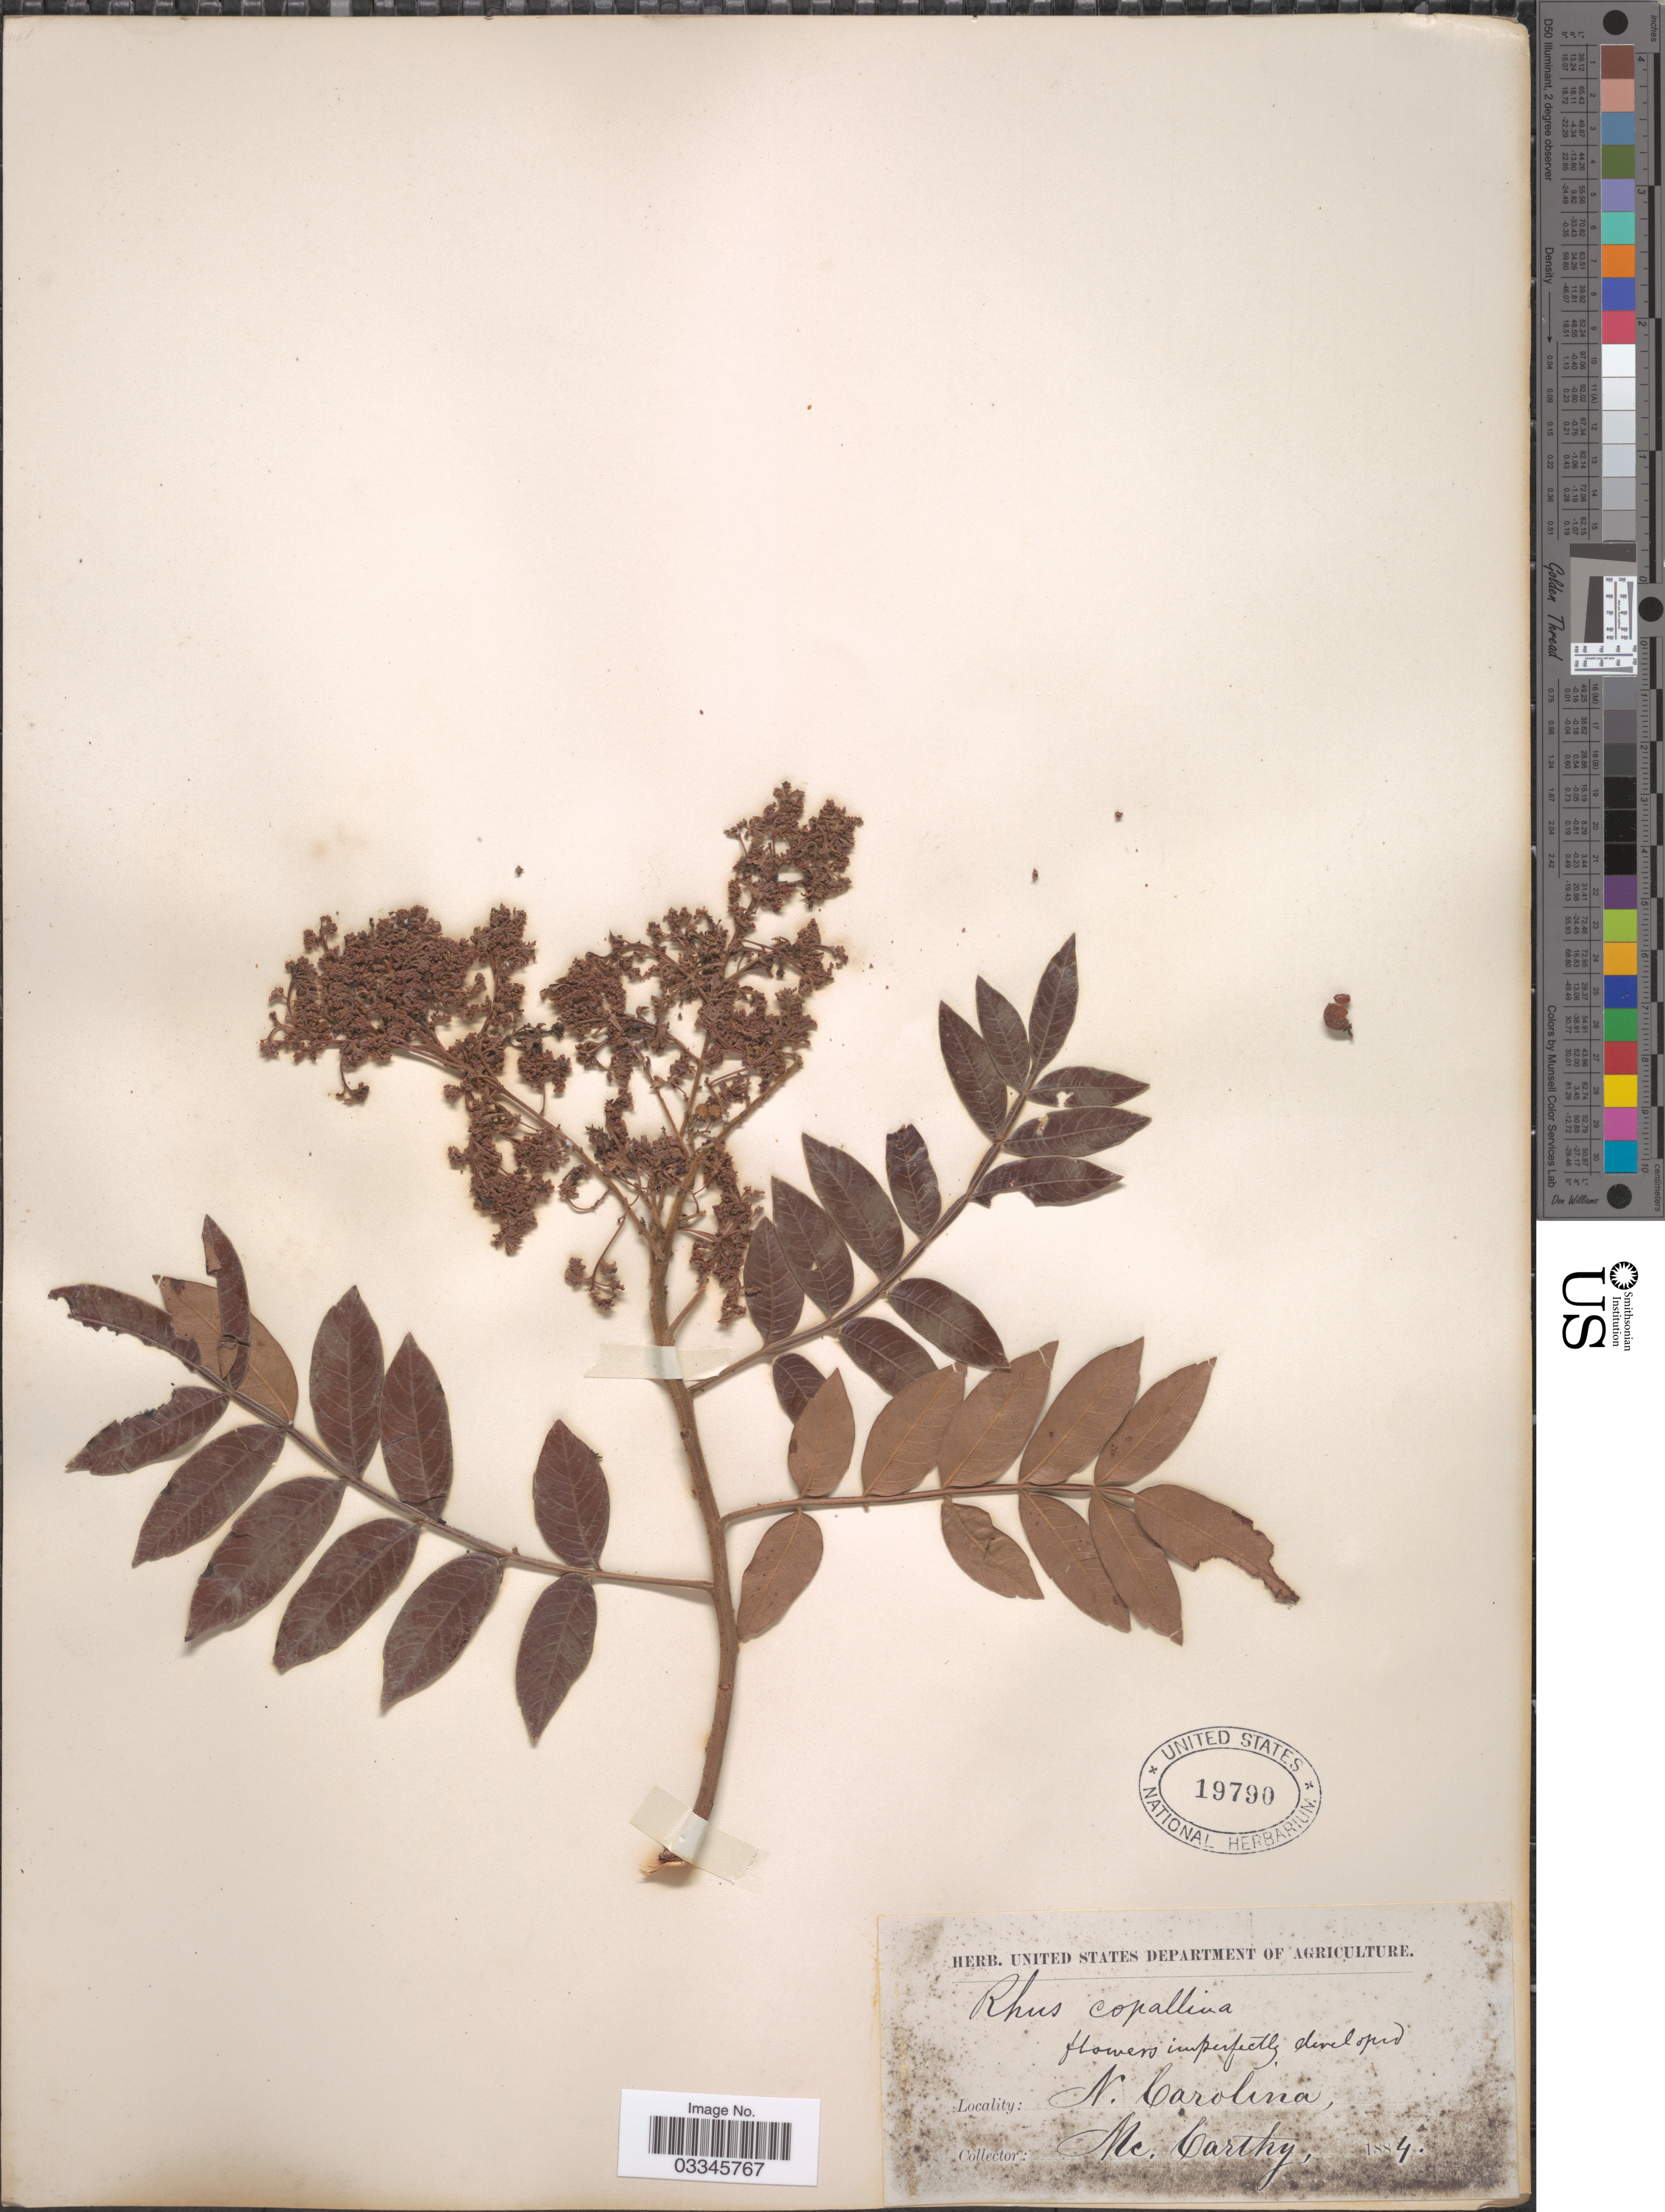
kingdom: Plantae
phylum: Tracheophyta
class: Magnoliopsida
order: Sapindales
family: Anacardiaceae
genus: Rhus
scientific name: Rhus copallinum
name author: L.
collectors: -- McCarthy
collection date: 1884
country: United States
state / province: North Carolina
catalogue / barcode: US 19790